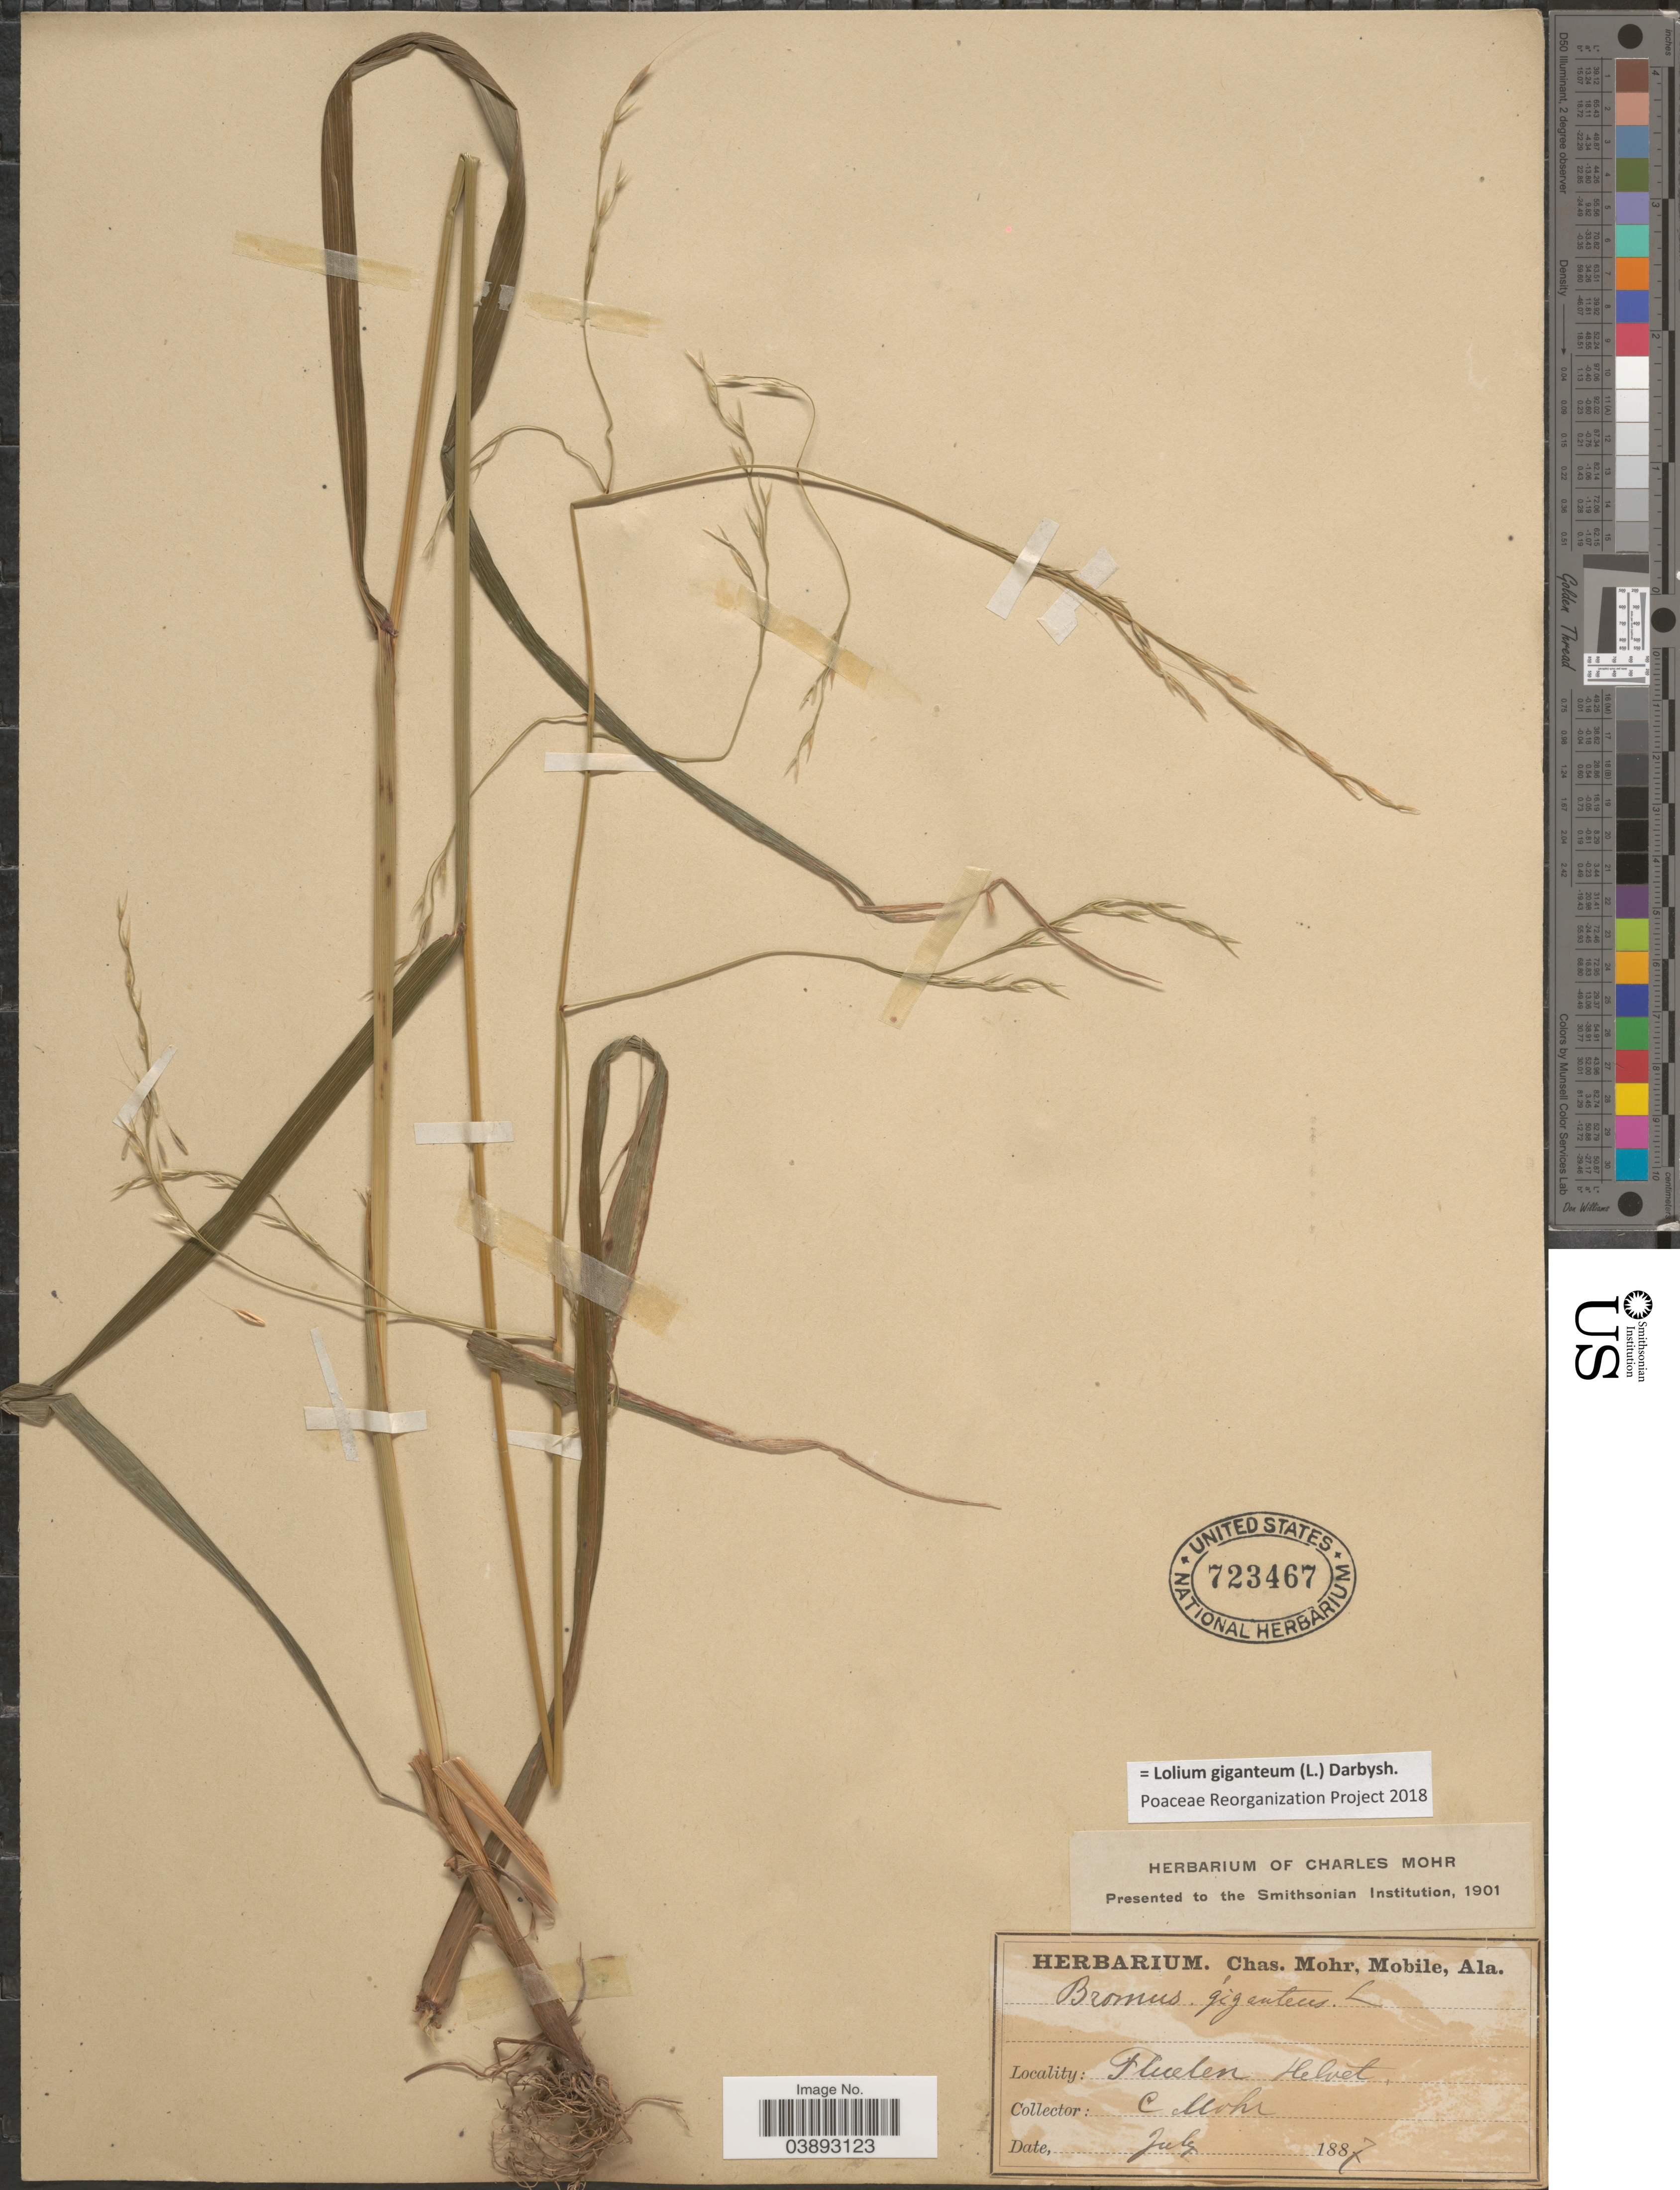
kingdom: Plantae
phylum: Tracheophyta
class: Liliopsida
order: Poales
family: Poaceae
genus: Lolium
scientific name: Lolium giganteum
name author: (L.) Darbysh.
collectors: Mohr, C. T. (herbarium)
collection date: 1887-07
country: Switzerland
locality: Fluelen Helvet.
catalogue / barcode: US 723467